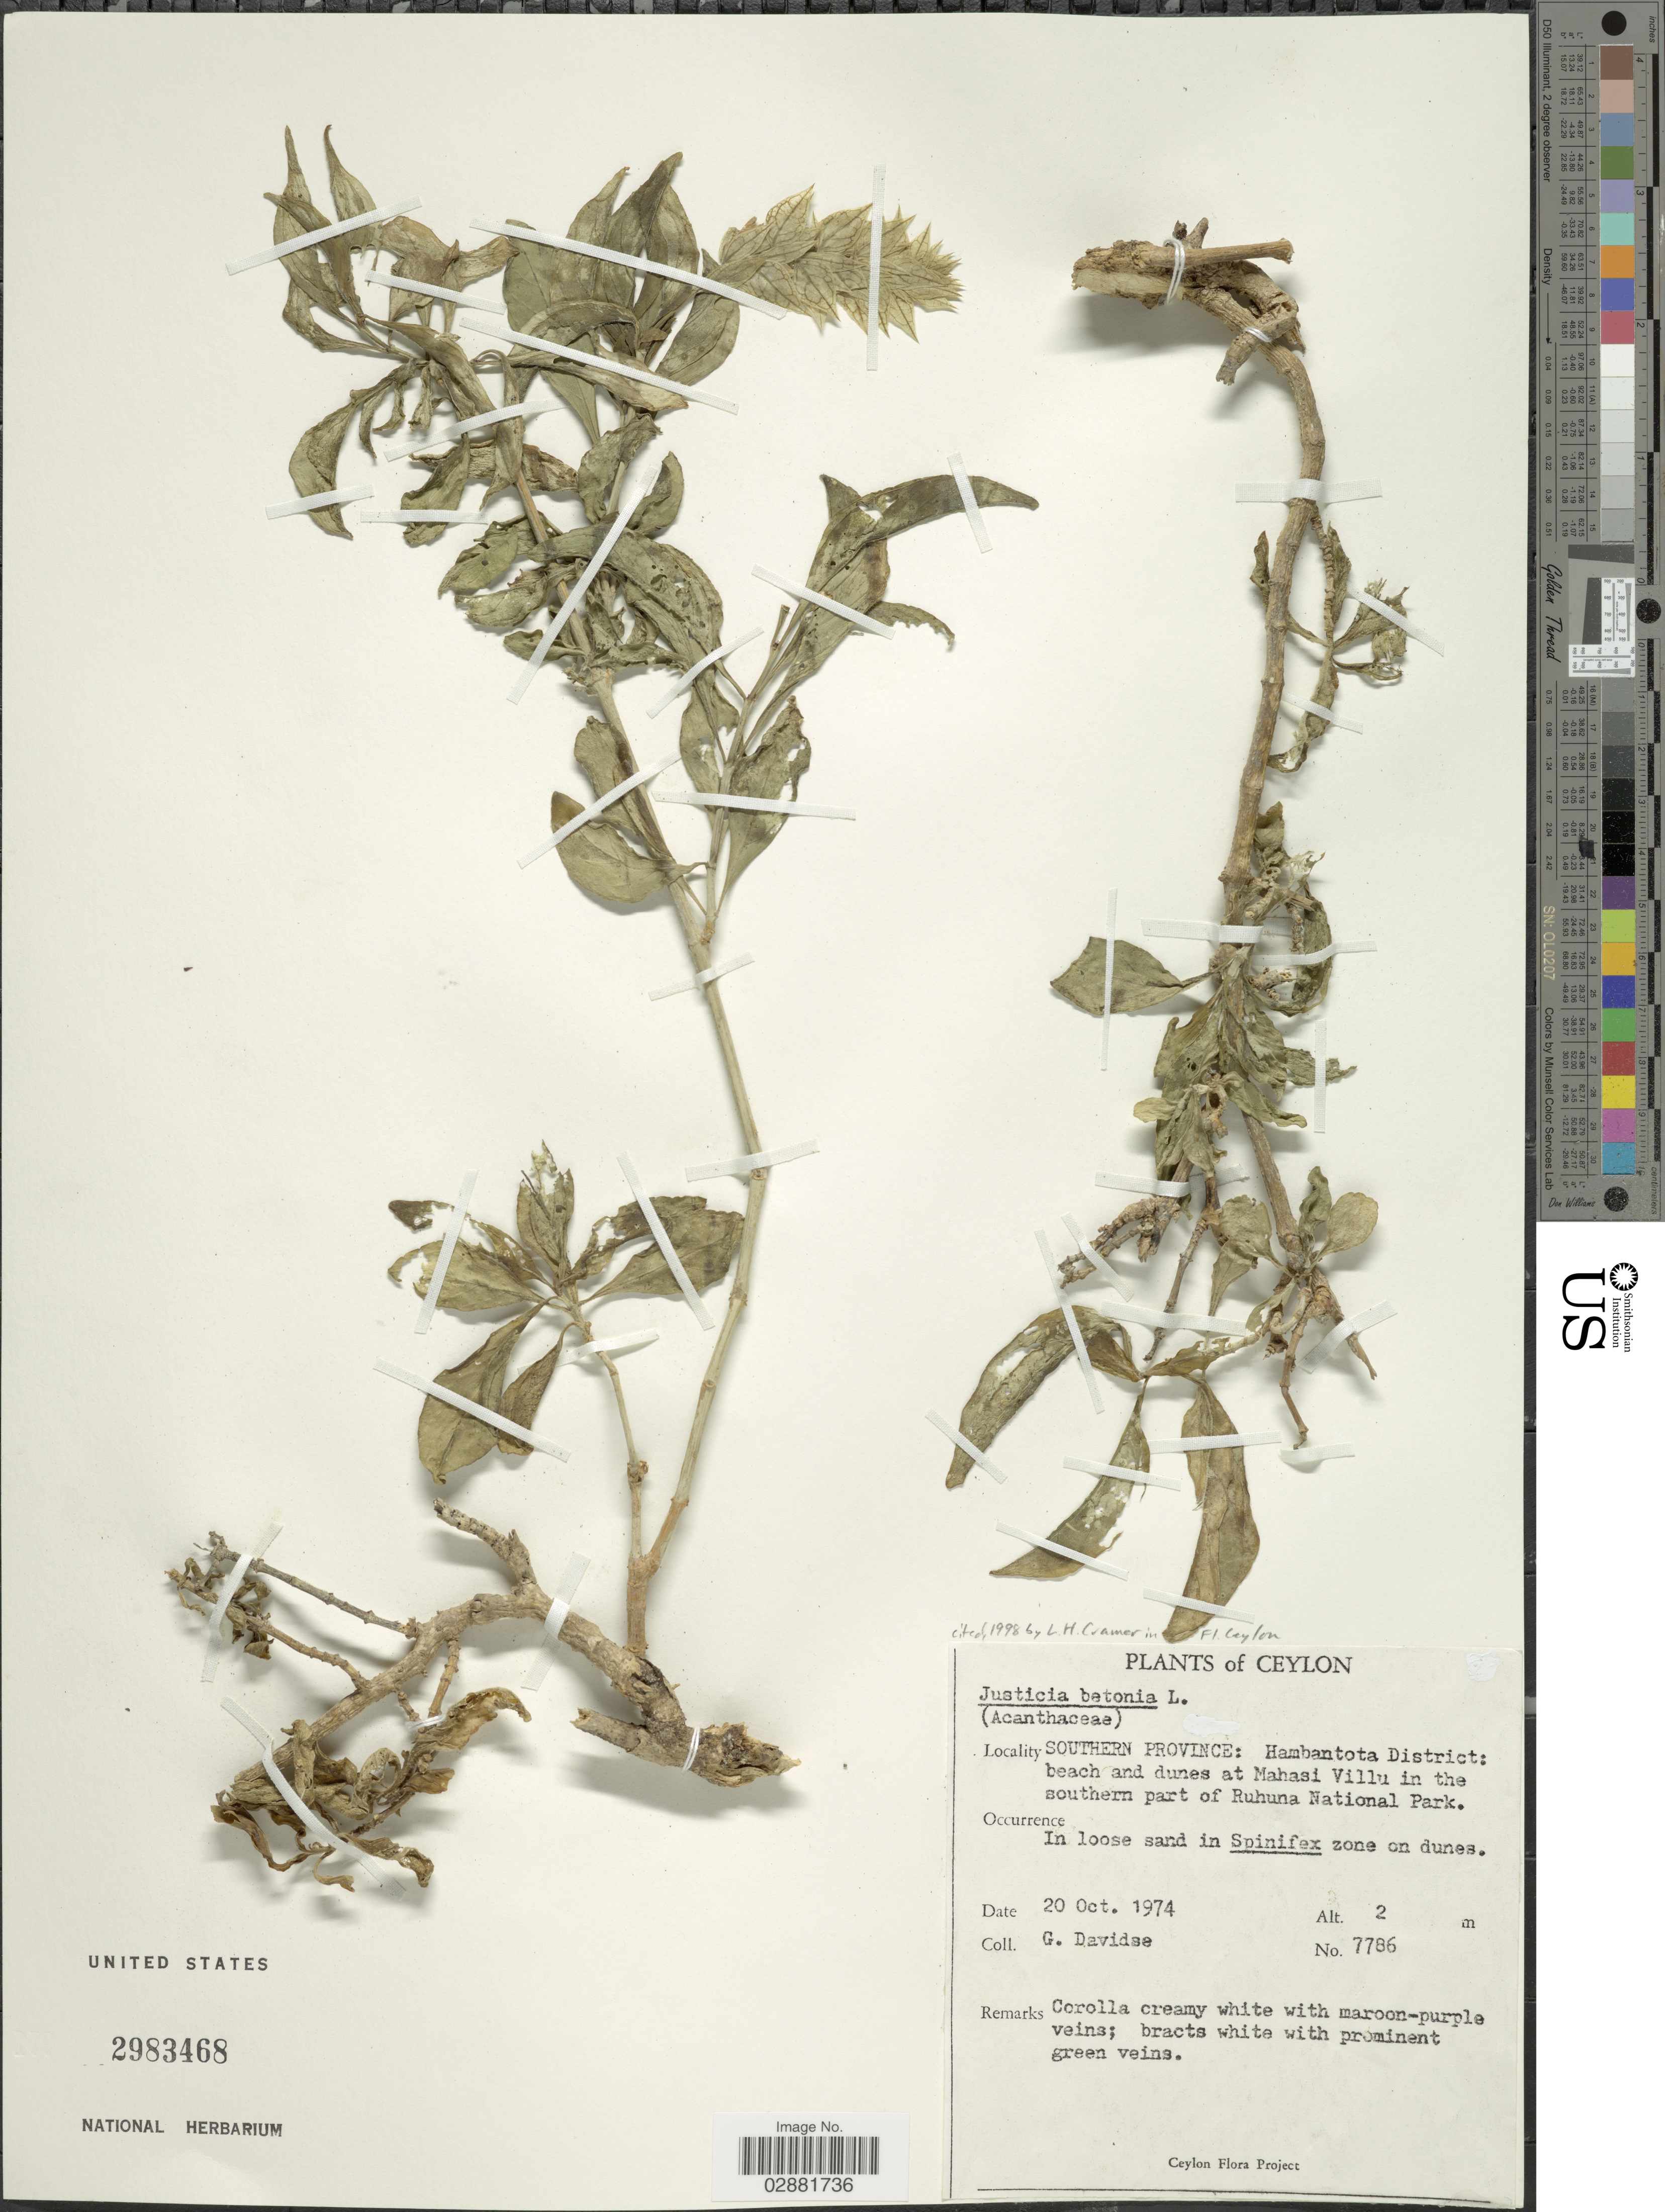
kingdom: Plantae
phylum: Tracheophyta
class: Magnoliopsida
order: Lamiales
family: Acanthaceae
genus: Justicia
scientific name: Justicia betonica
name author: L.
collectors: G. Davidse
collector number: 7786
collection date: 1974-10-20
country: Sri Lanka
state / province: Southern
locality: Ceylon, Hambantota District, beach and dunes at Mahasi Villu in the southern part of Ruhuna National Park.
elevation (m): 2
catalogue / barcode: US 2983468